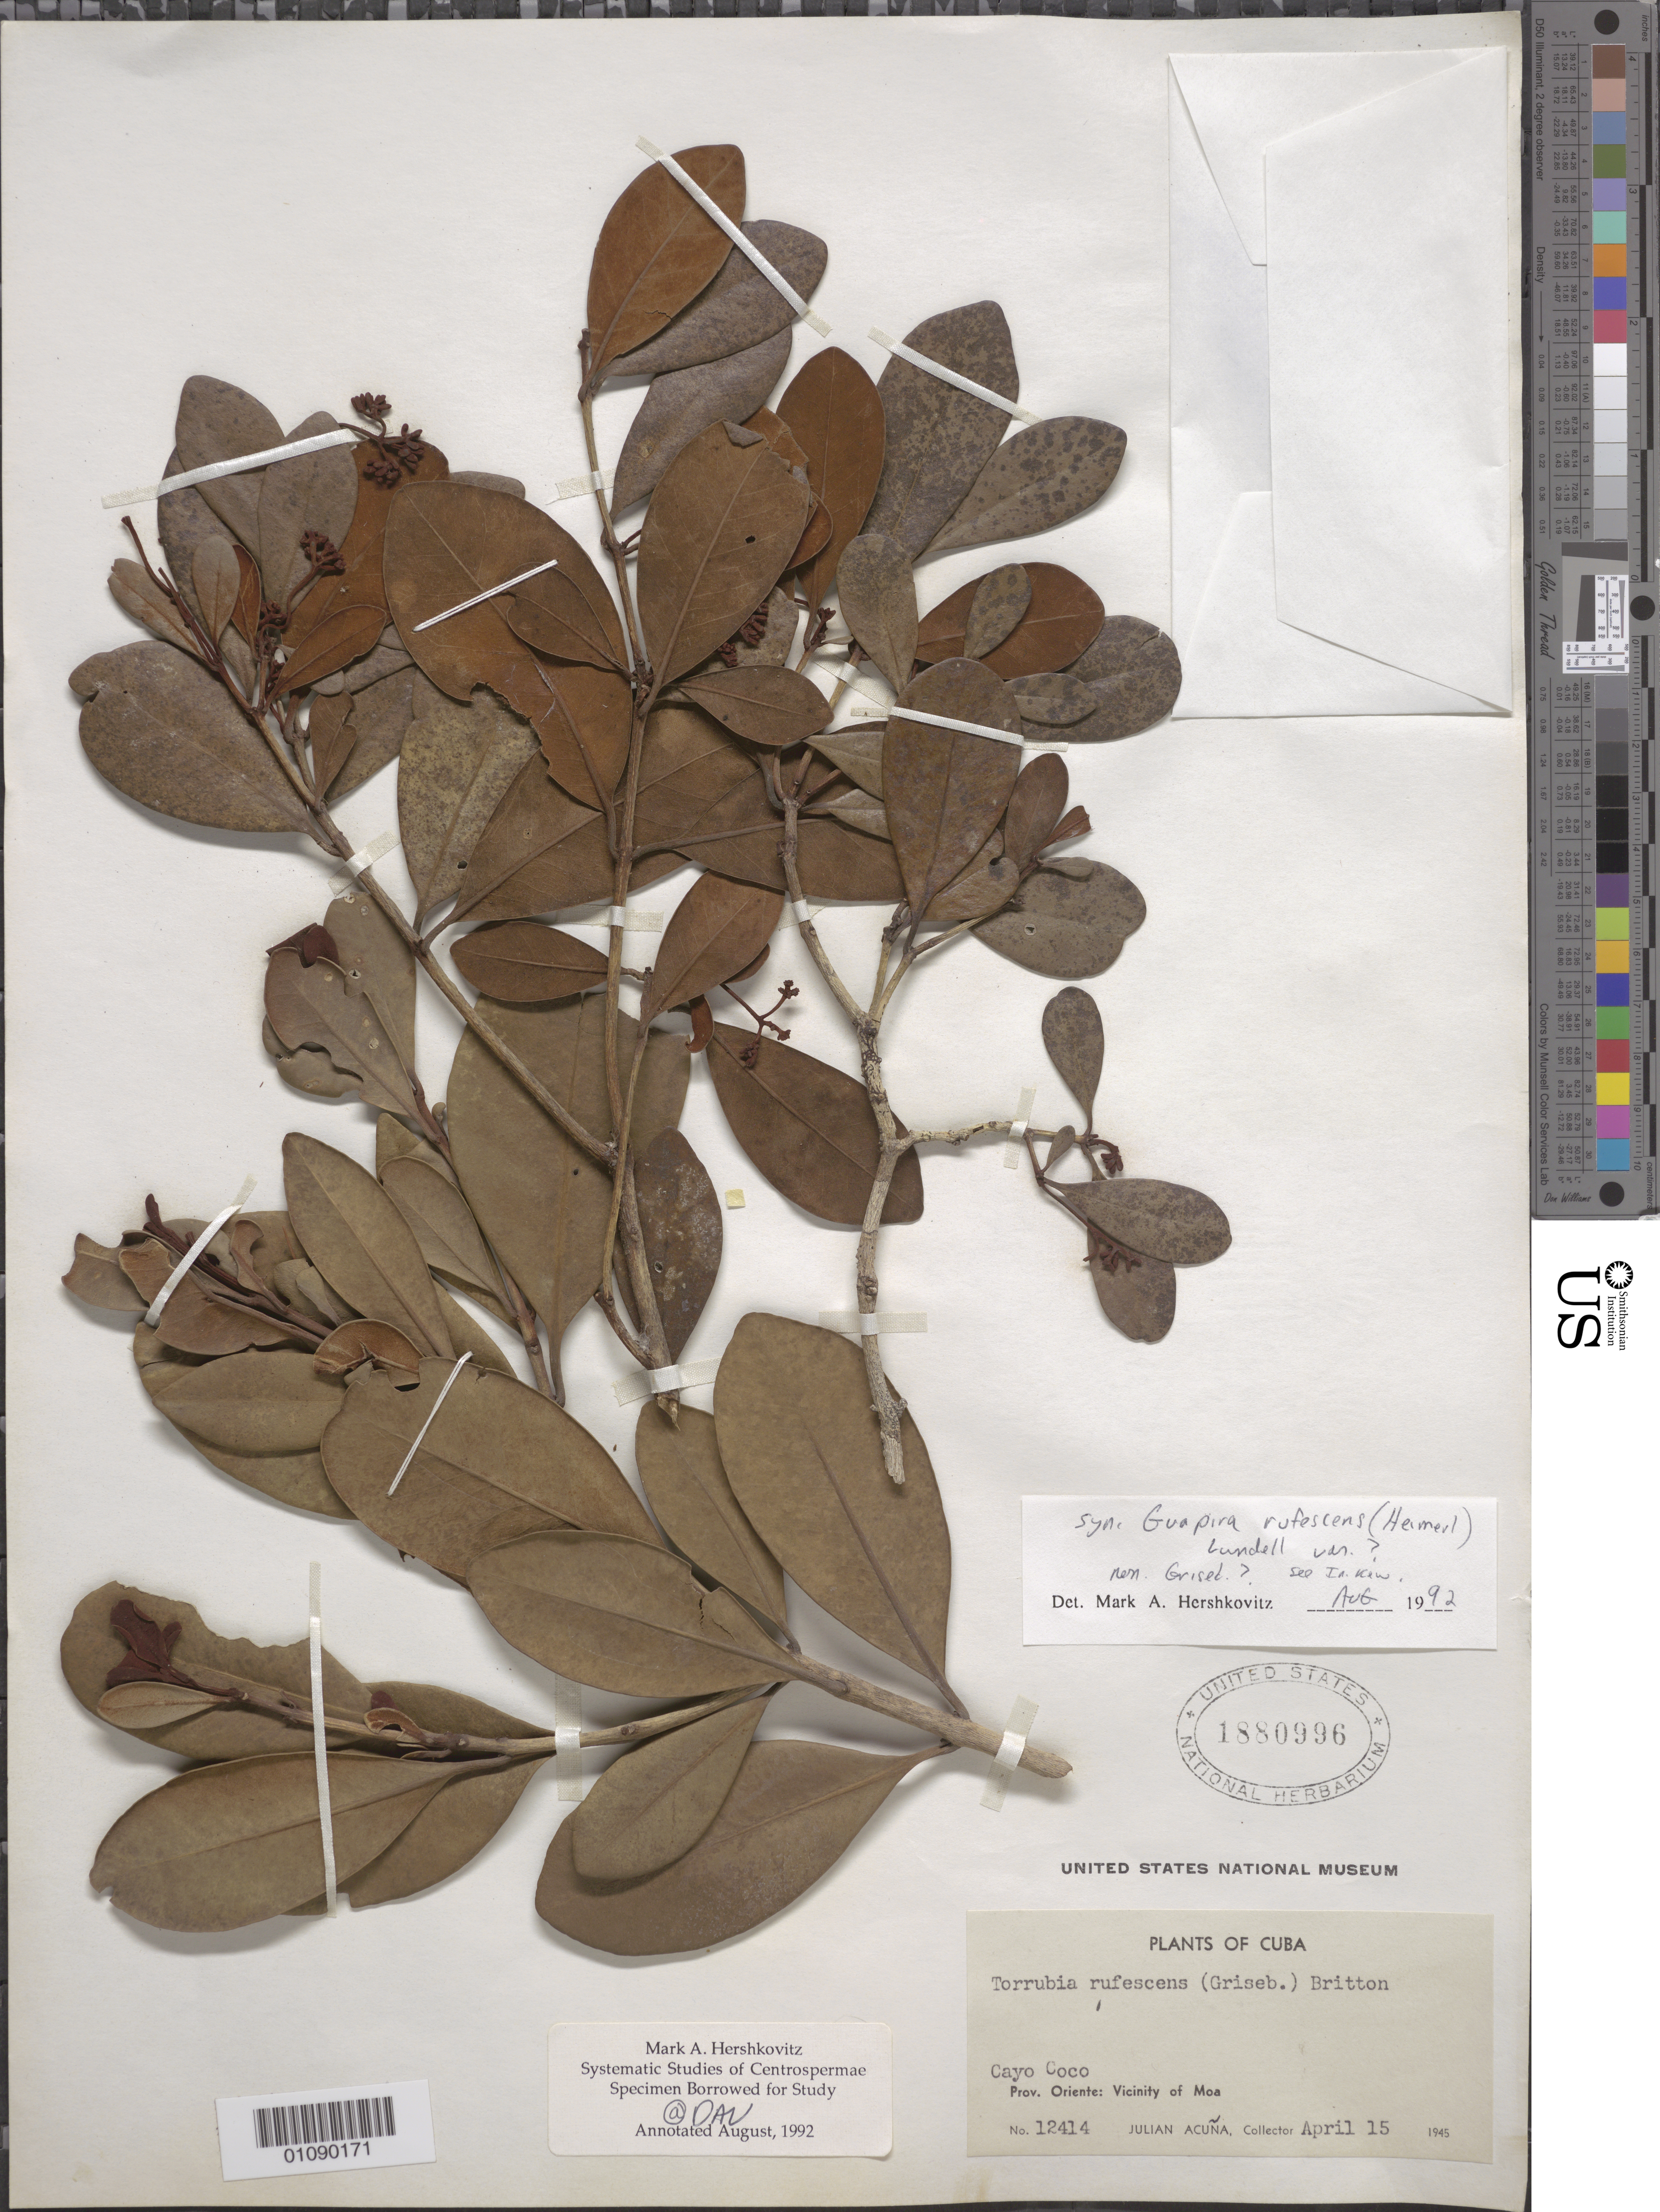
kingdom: Plantae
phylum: Tracheophyta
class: Magnoliopsida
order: Caryophyllales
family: Nyctaginaceae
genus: Guapira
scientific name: Guapira rufescens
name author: (Griseb.) Lundell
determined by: Hershkovitz, M. A.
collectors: J. Acuña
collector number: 12414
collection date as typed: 15 Apr 1945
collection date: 1945-04-15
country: Cuba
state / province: Holguín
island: Cuba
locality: Prov Oriete: Vicinity of Moa Cayo Coco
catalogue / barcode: US 1880996